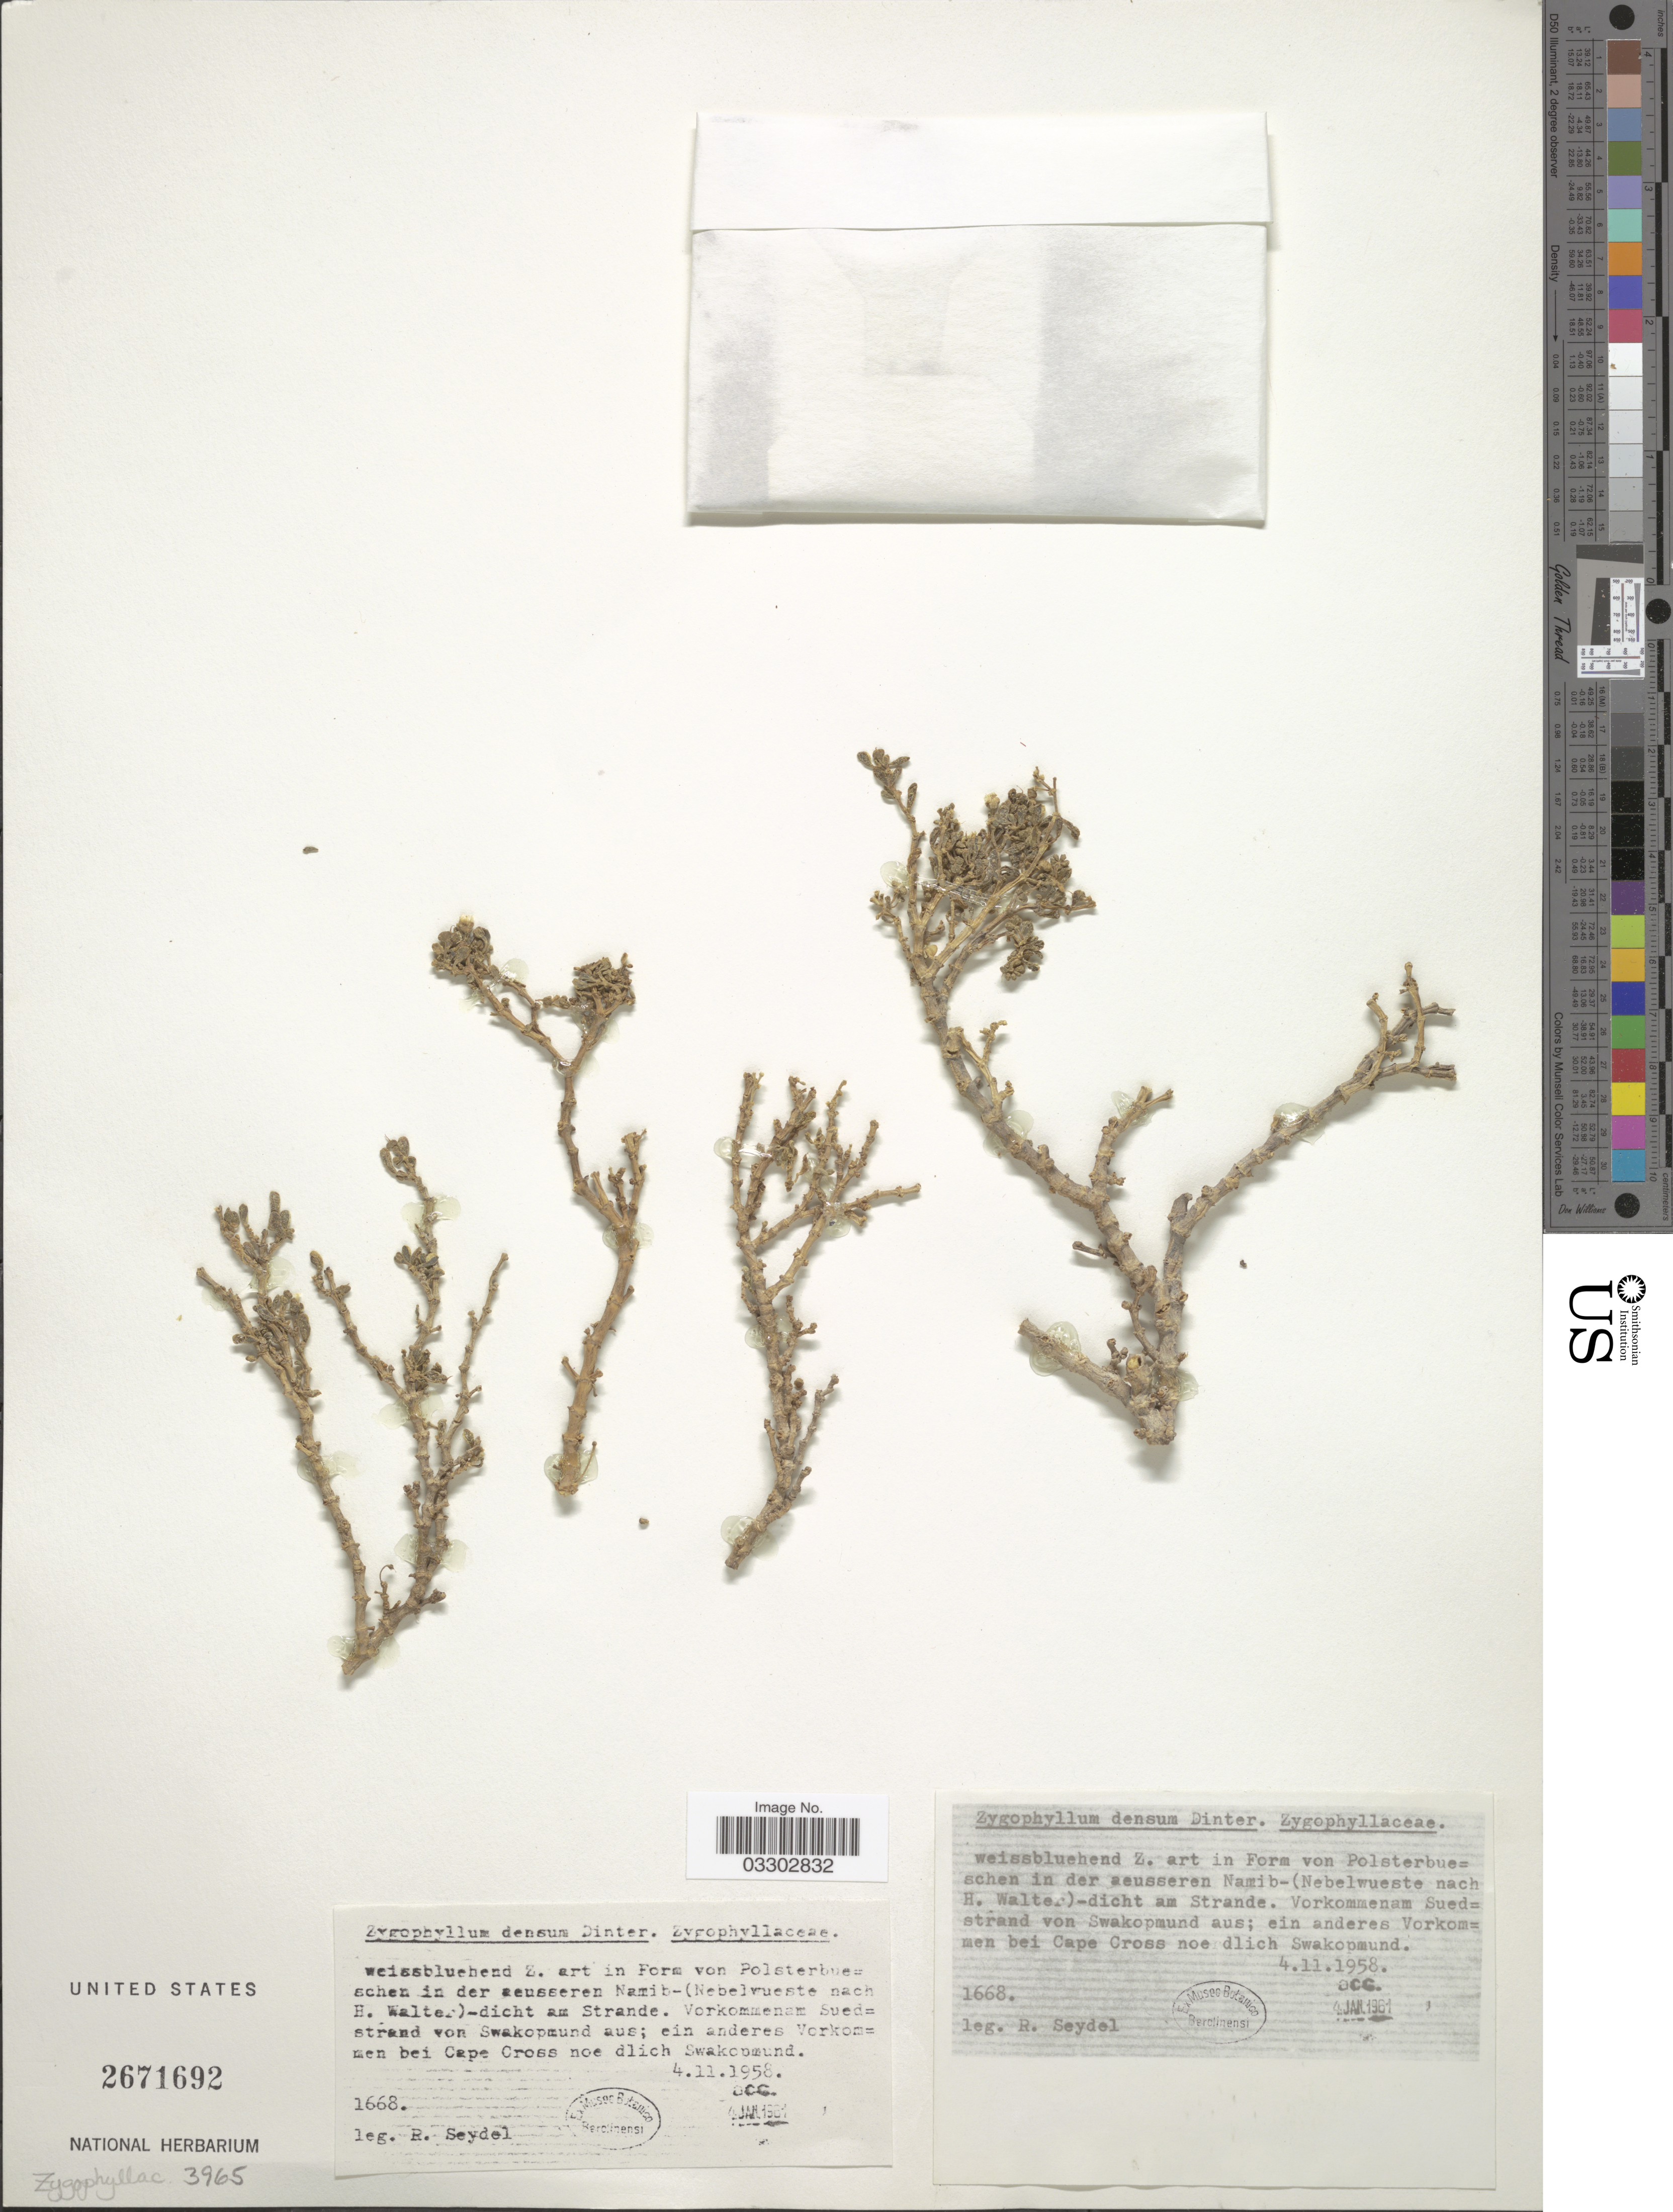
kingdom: Plantae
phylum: Tracheophyta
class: Magnoliopsida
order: Zygophyllales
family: Zygophyllaceae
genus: Zygophyllum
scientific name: Zygophyllum densum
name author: Dinter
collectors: R. Seydel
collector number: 1668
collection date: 1958-11-04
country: Namibia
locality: Weissbluehend Z. art in Form von Polsterbueschen in der aeusseren Namib-(Nebelwueste nach H. Walter)- dicht am Strande. Vorkommenam Suedstrand von Swakopmund aus; ein anderes Vorkommen bei Cape Cross noerd dlich Swakopmund.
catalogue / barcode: US 2671692